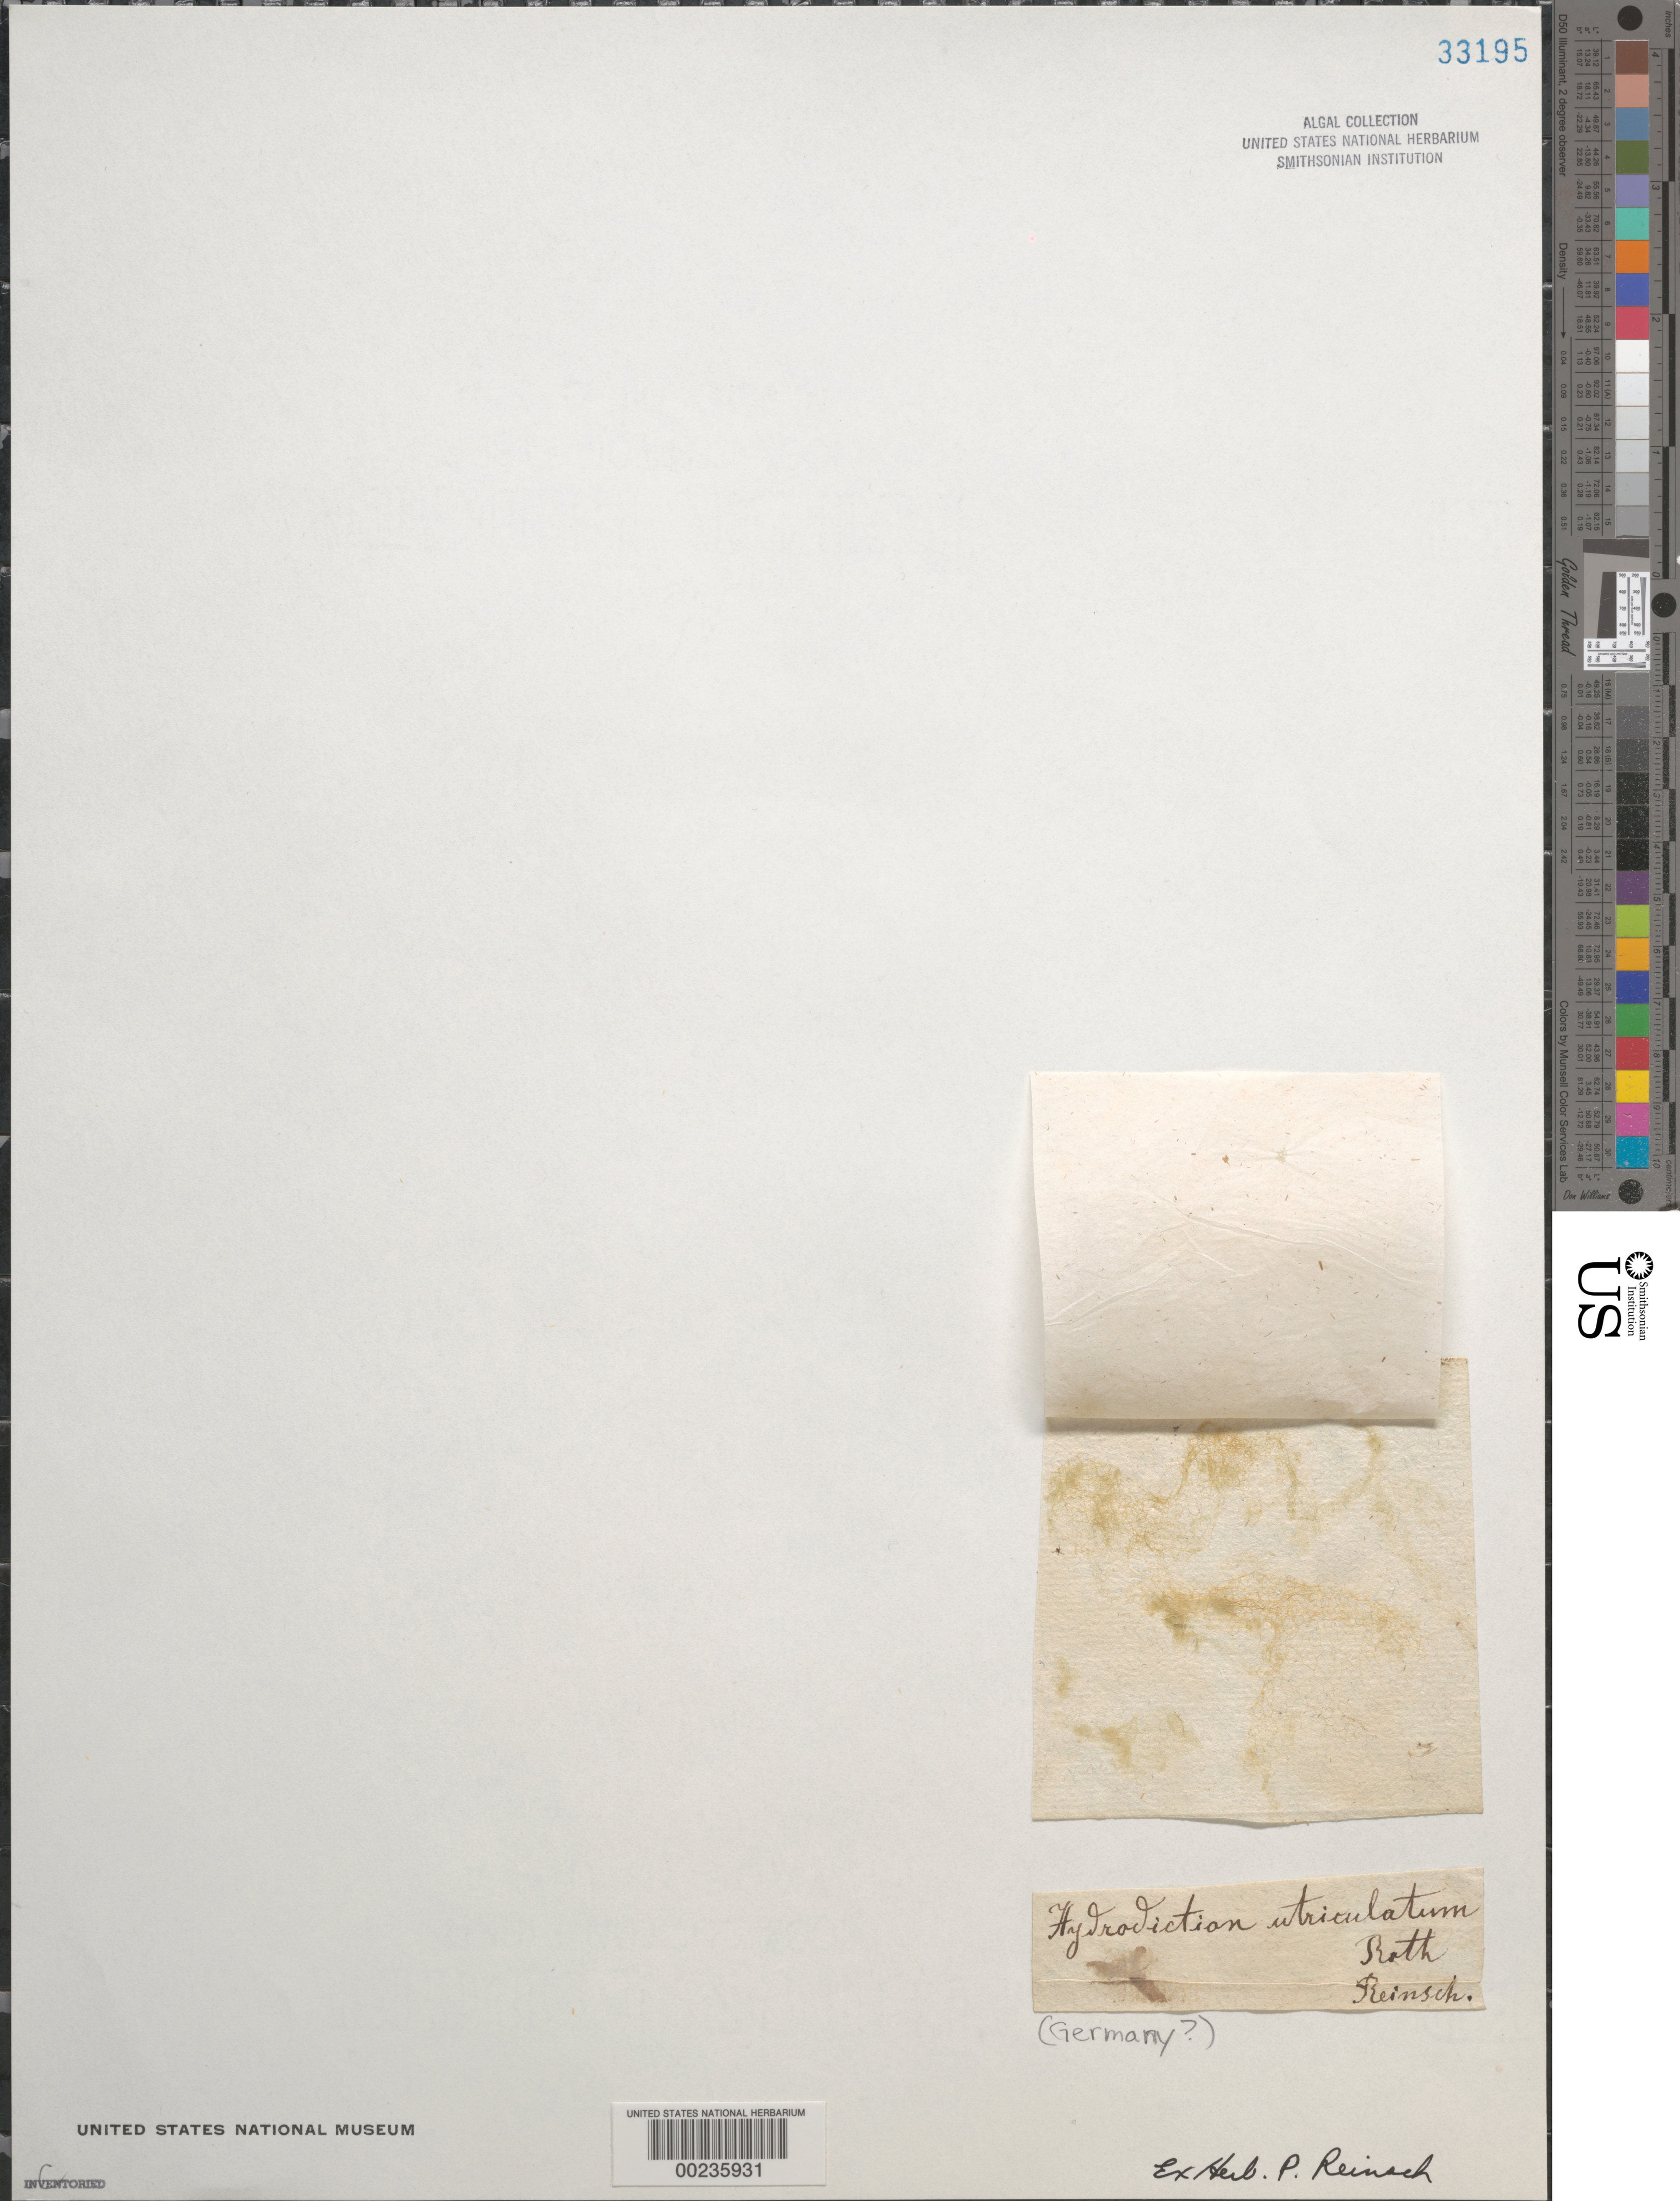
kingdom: Plantae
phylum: Chlorophyta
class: Chlorophyceae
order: Sphaeropleales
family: Hydrodictyaceae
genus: Hydrodictyon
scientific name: Hydrodictyon reticulatum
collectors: P. F. Reinsch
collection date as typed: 18--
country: Germany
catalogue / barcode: US 33195